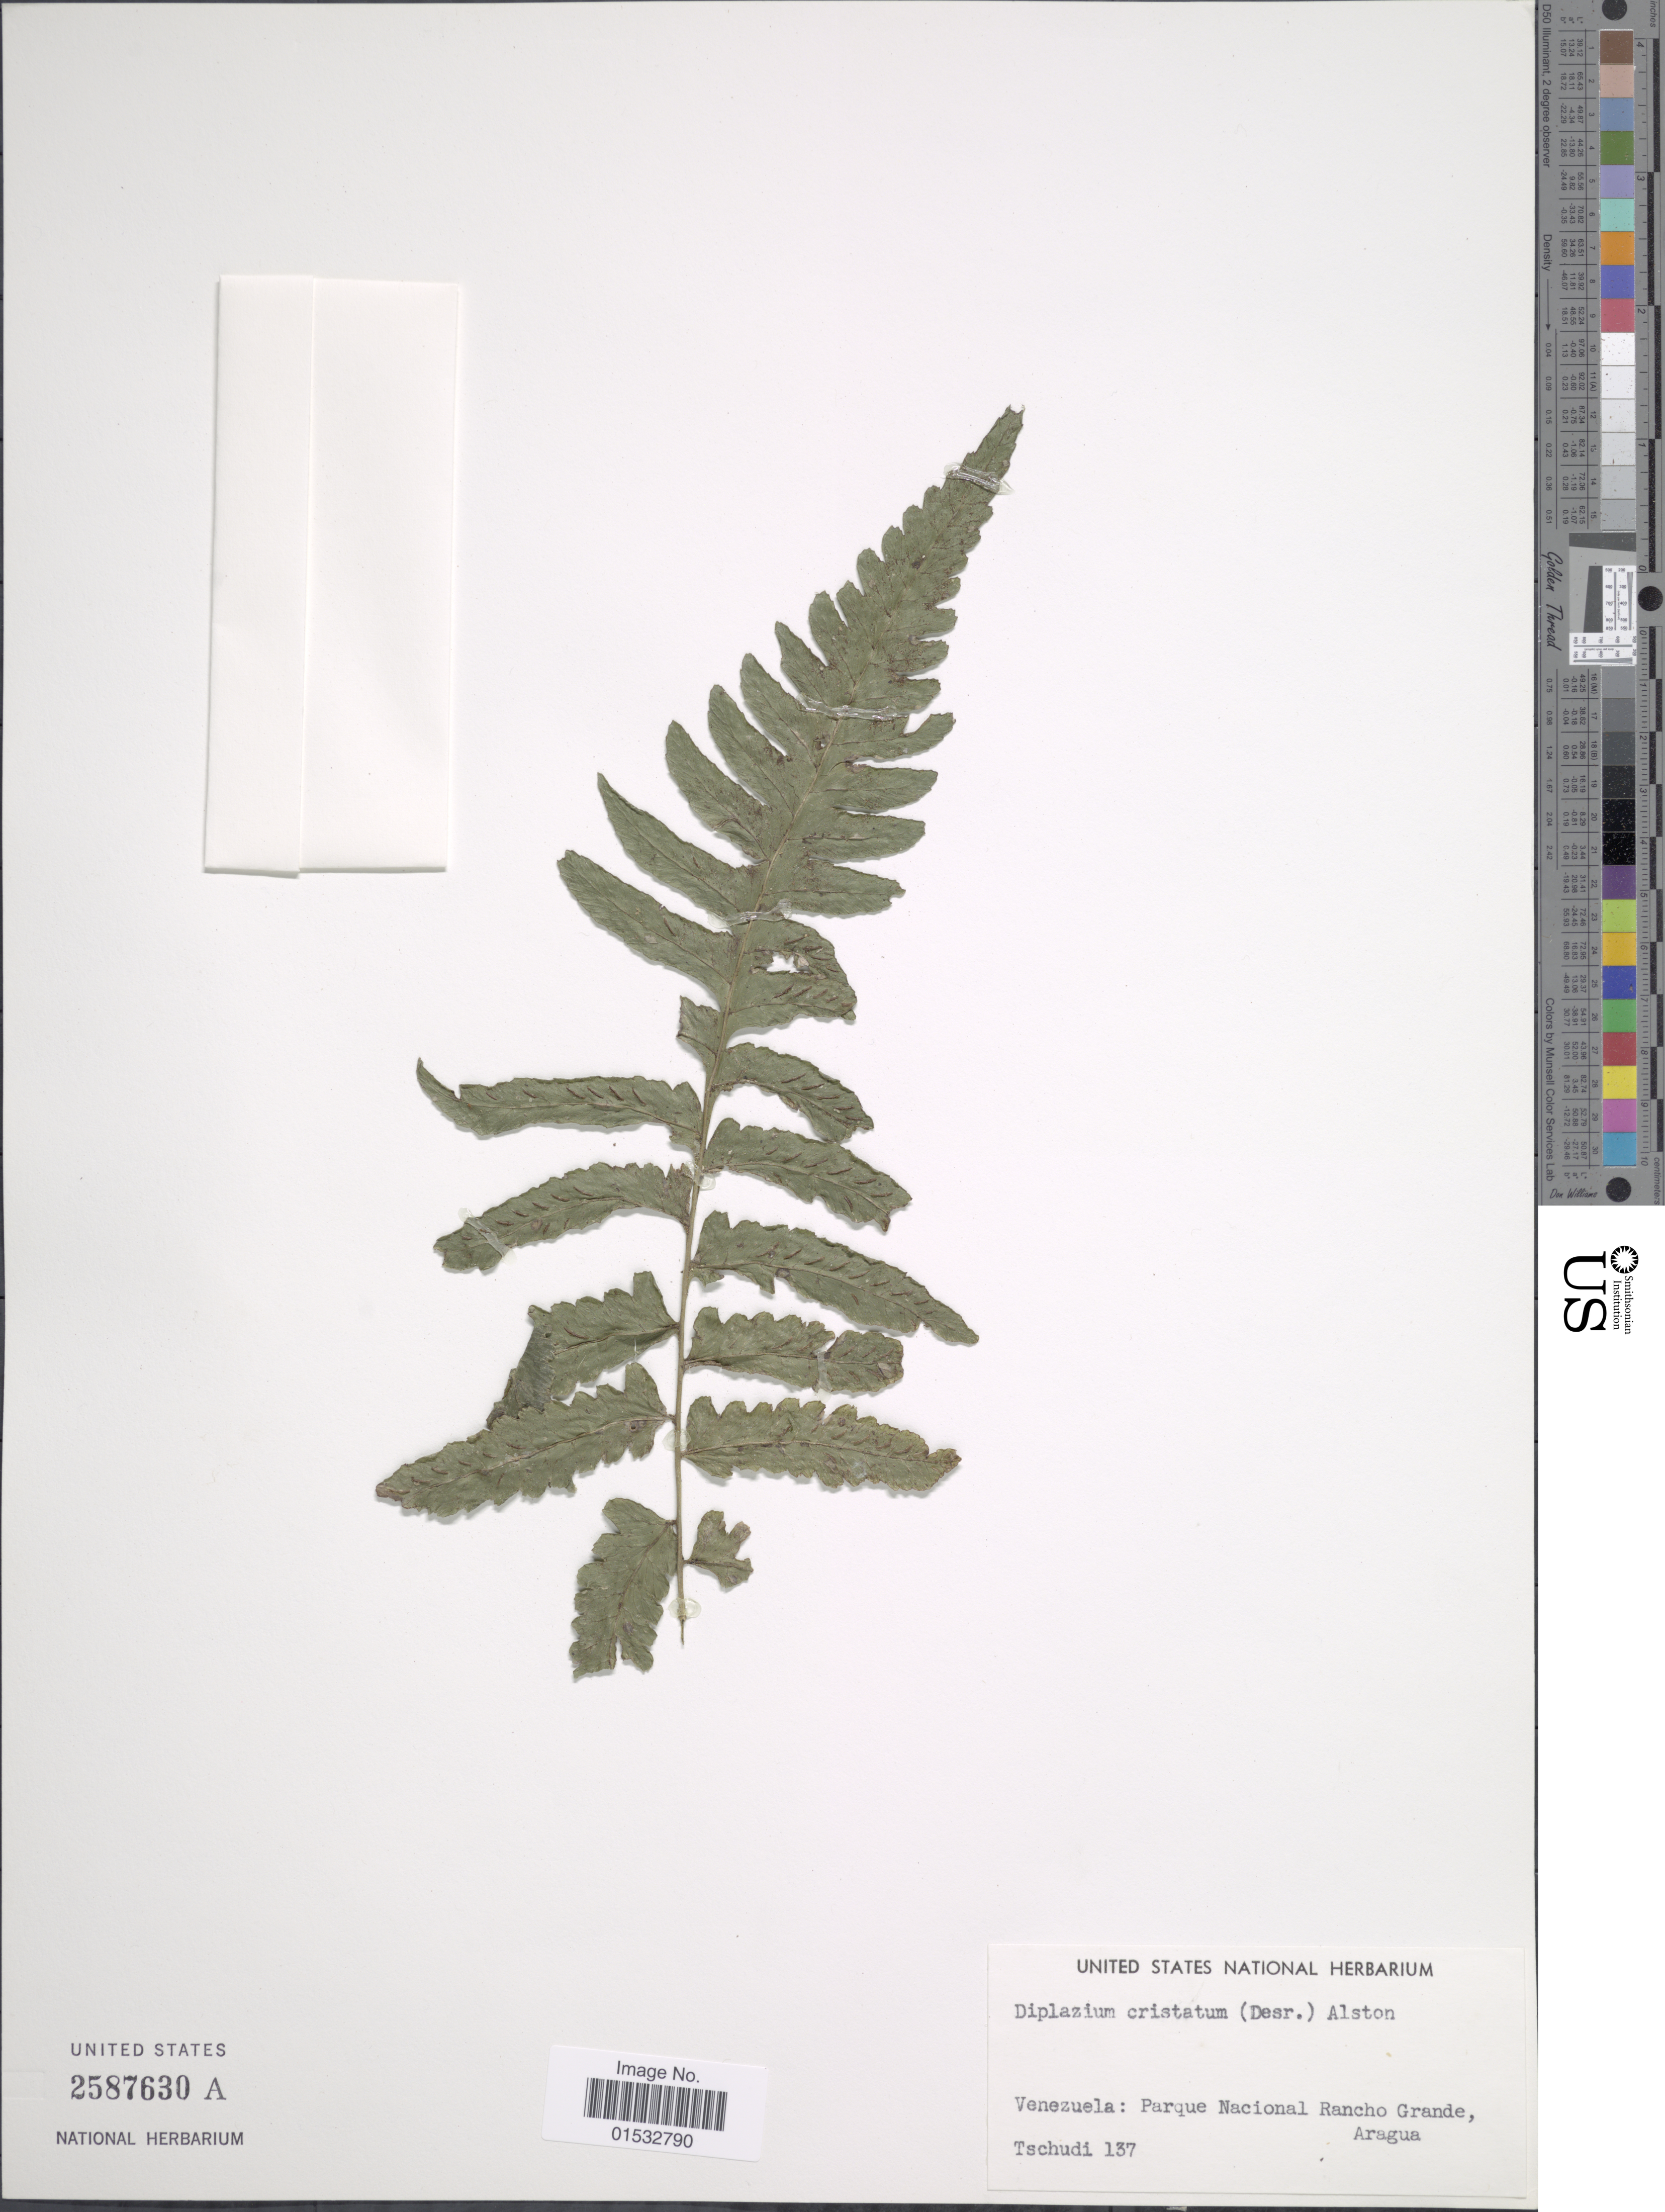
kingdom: Plantae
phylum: Tracheophyta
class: Polypodiopsida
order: Polypodiales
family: Athyriaceae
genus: Diplazium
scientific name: Diplazium cristatum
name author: (Desr.) Alston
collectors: Tschudi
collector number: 137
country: Venezuela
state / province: Aragua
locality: Parque Nacional Rancho Grande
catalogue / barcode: US 2587630A